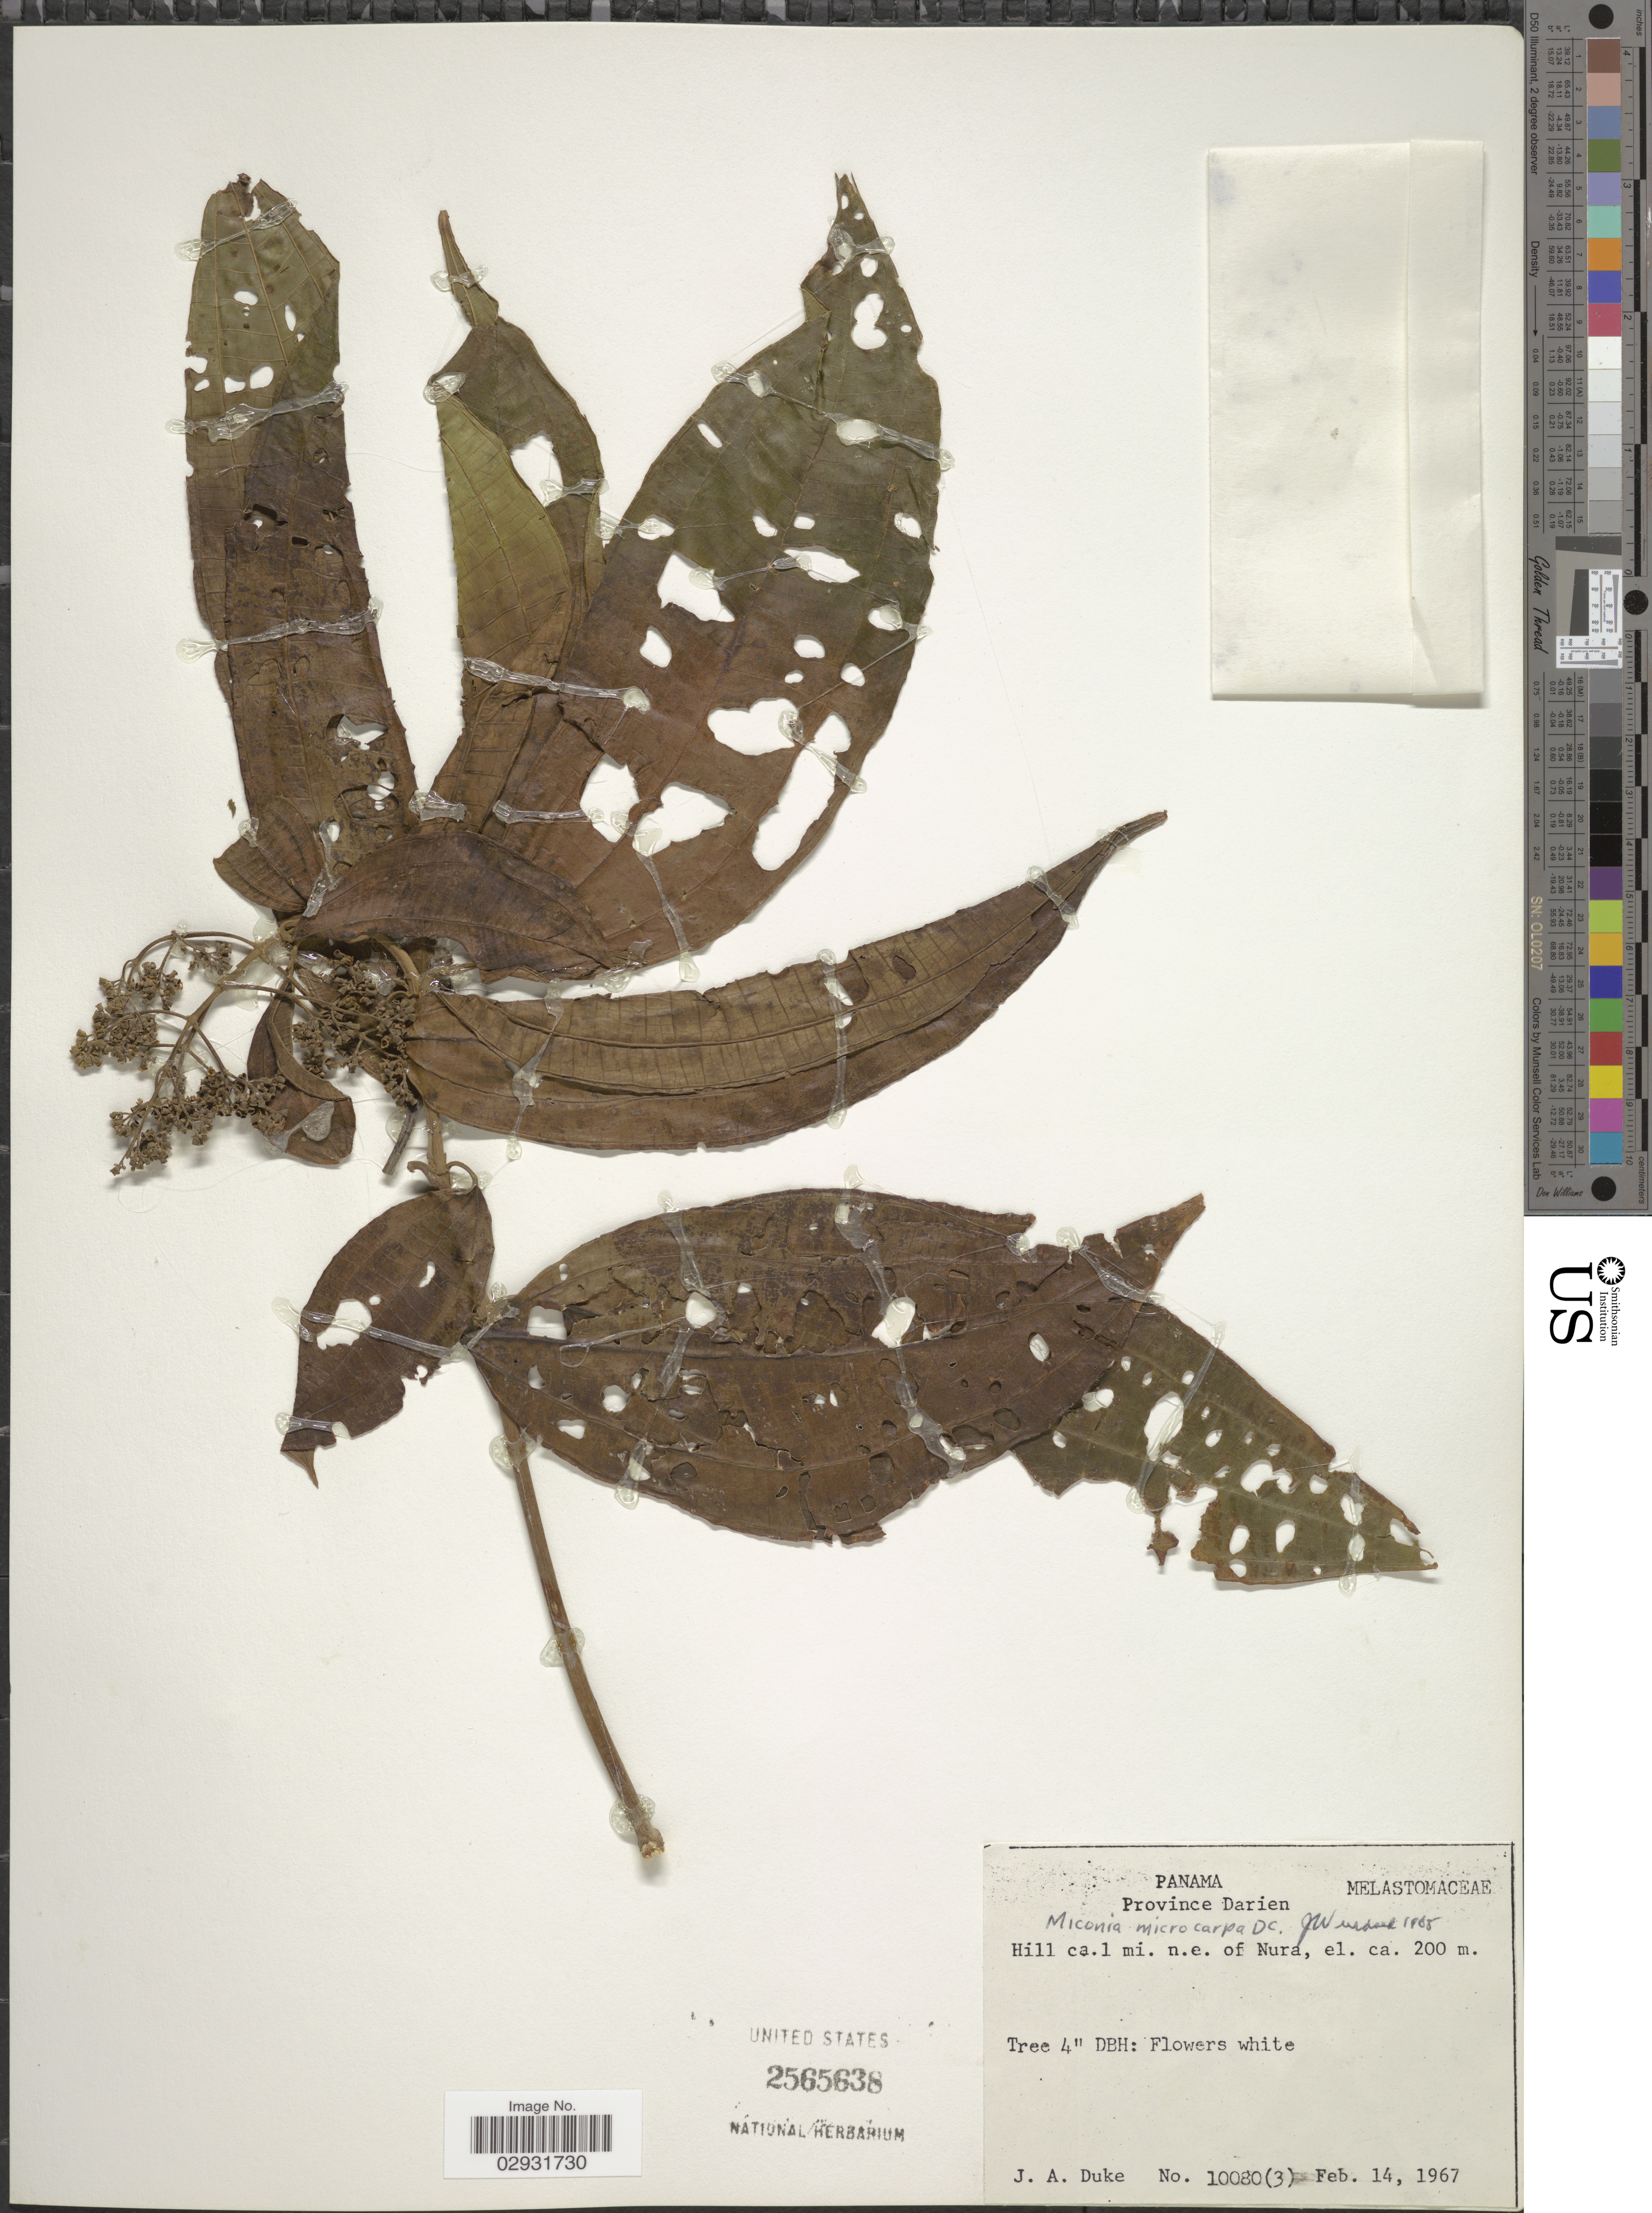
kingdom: Plantae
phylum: Tracheophyta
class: Magnoliopsida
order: Myrtales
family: Melastomataceae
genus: Miconia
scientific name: Miconia affinis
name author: DC.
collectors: J. A. Duke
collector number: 10080 (3)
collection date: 1967-02-14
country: Panama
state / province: Darién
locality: Province Darien. Hill ca. 1 mi. n.e. of Nura.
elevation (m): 200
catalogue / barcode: US 2565638